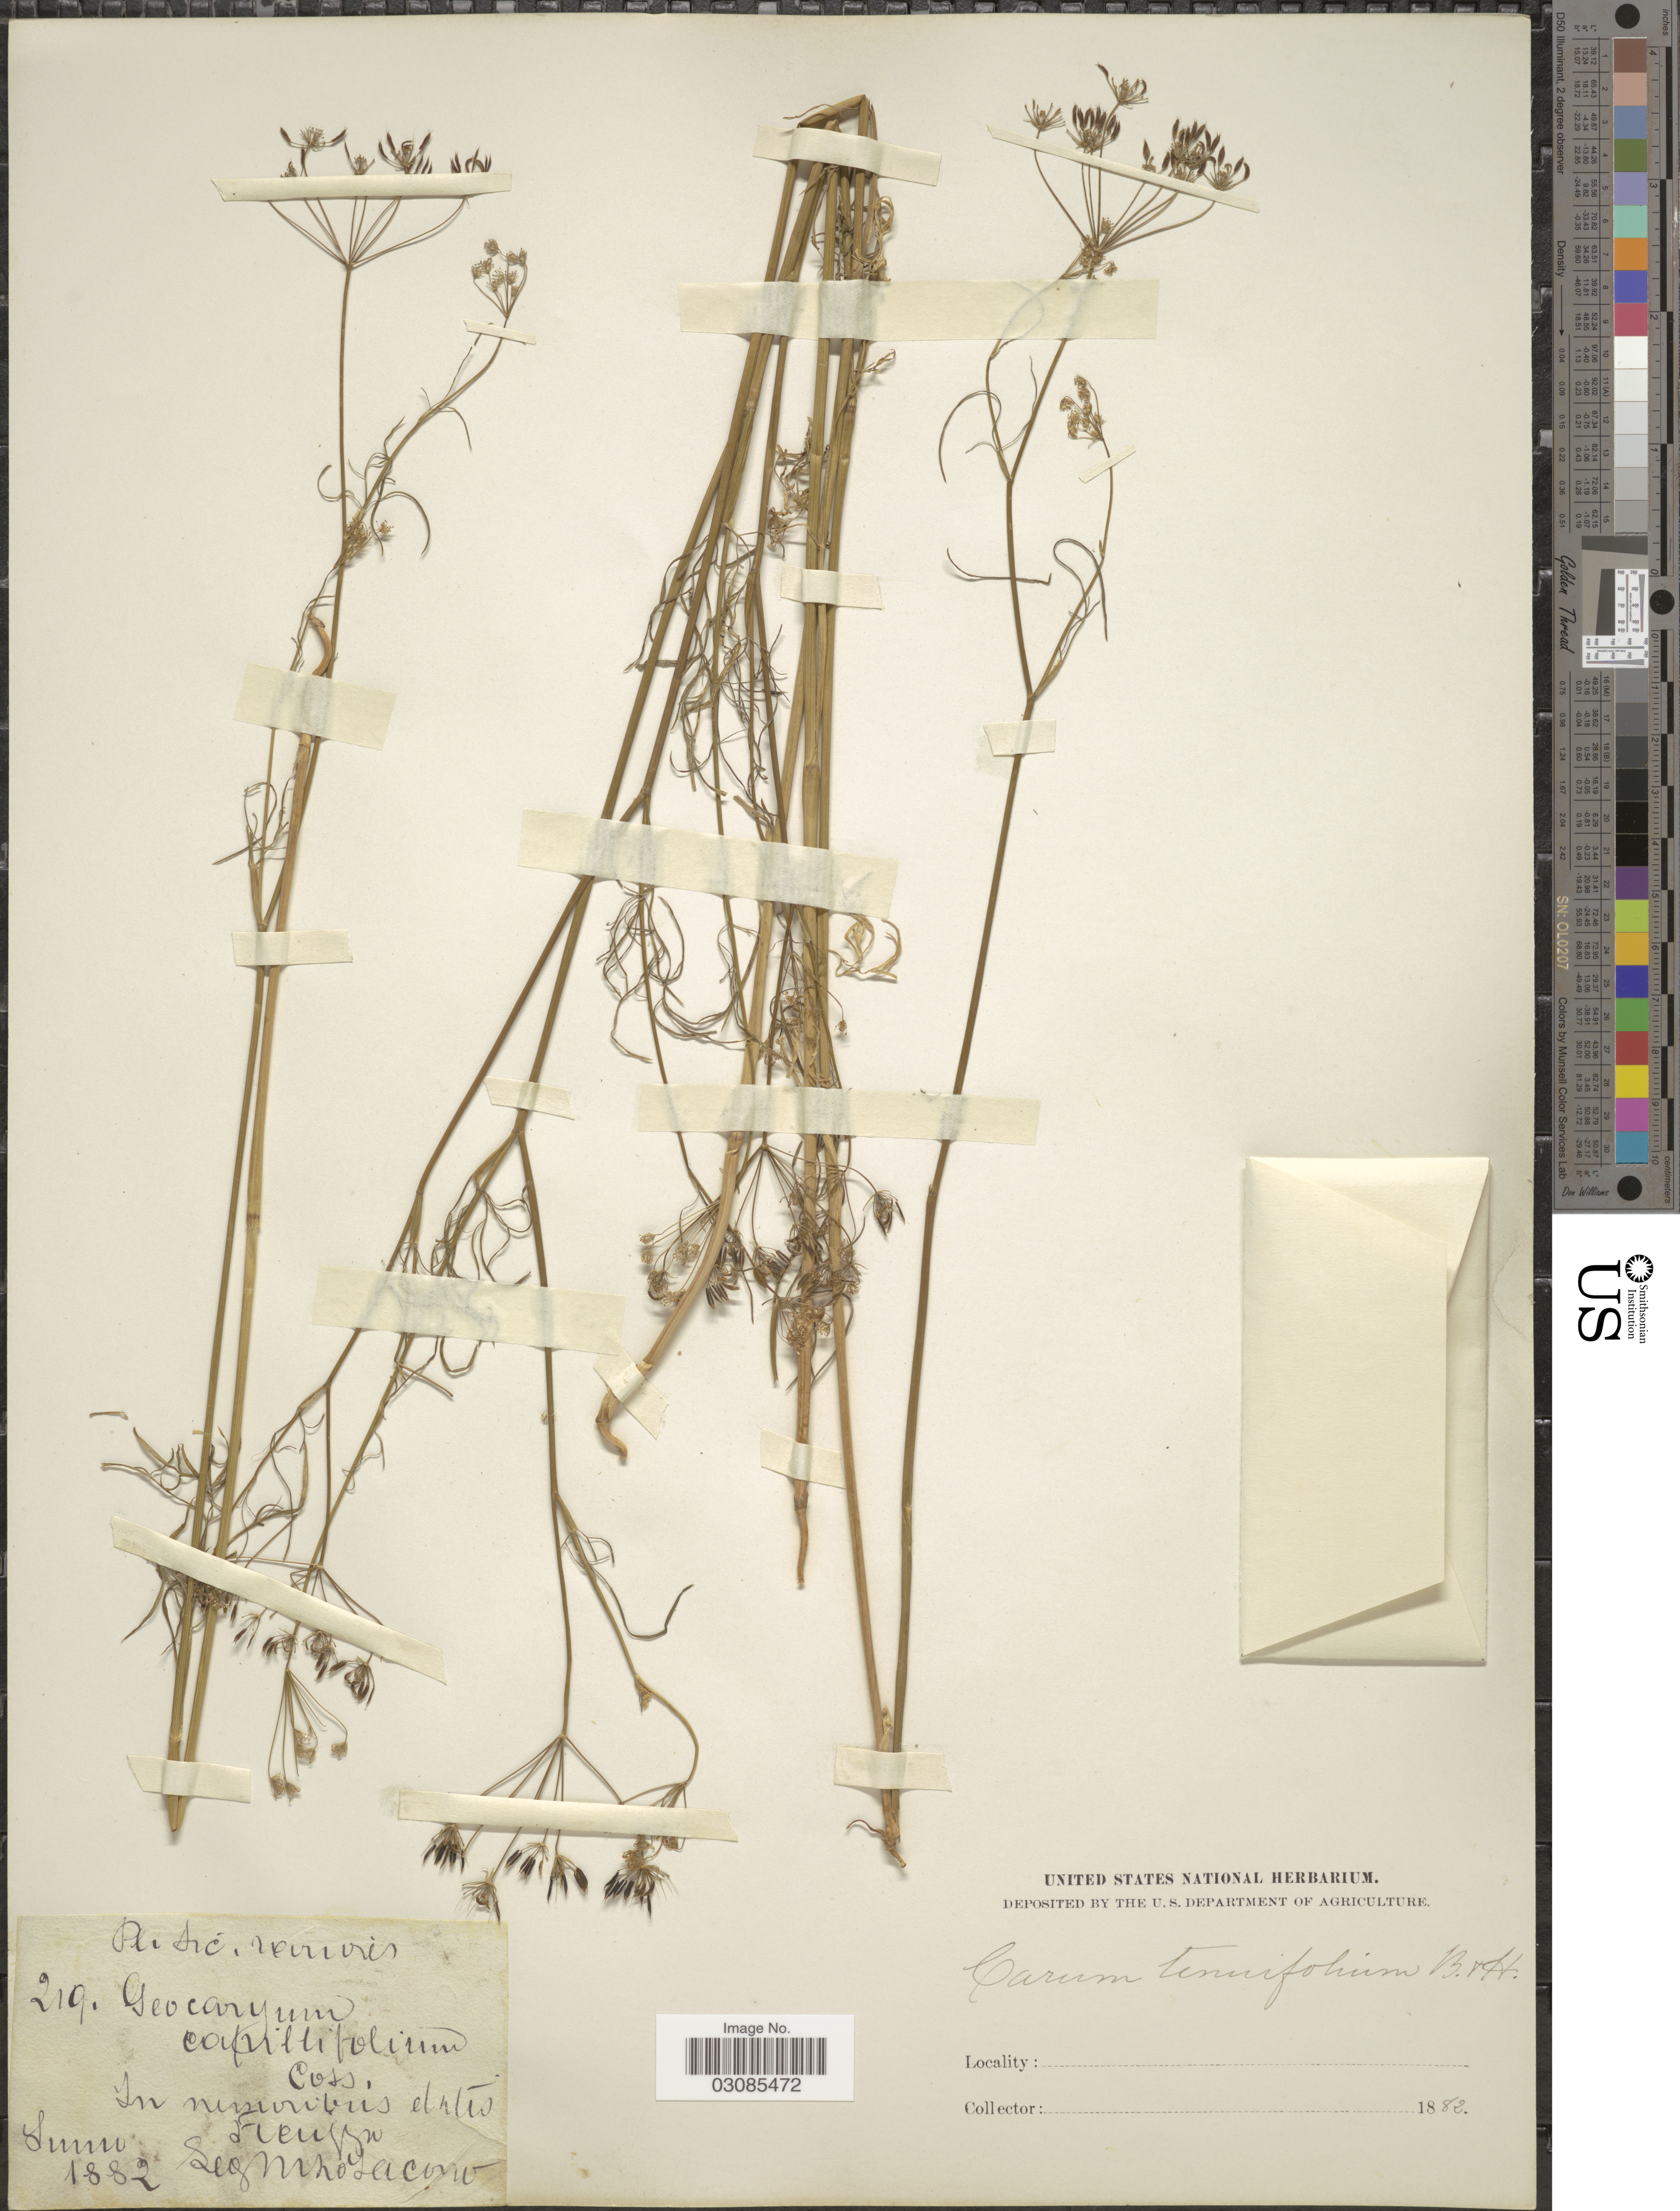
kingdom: Plantae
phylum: Tracheophyta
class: Magnoliopsida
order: Apiales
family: Apiaceae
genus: Bunium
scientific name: Bunium capillifolium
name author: (Gussone) Bertol.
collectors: M. Lacono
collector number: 219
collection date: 1882-06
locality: Mts Frenggu. [interpreted]